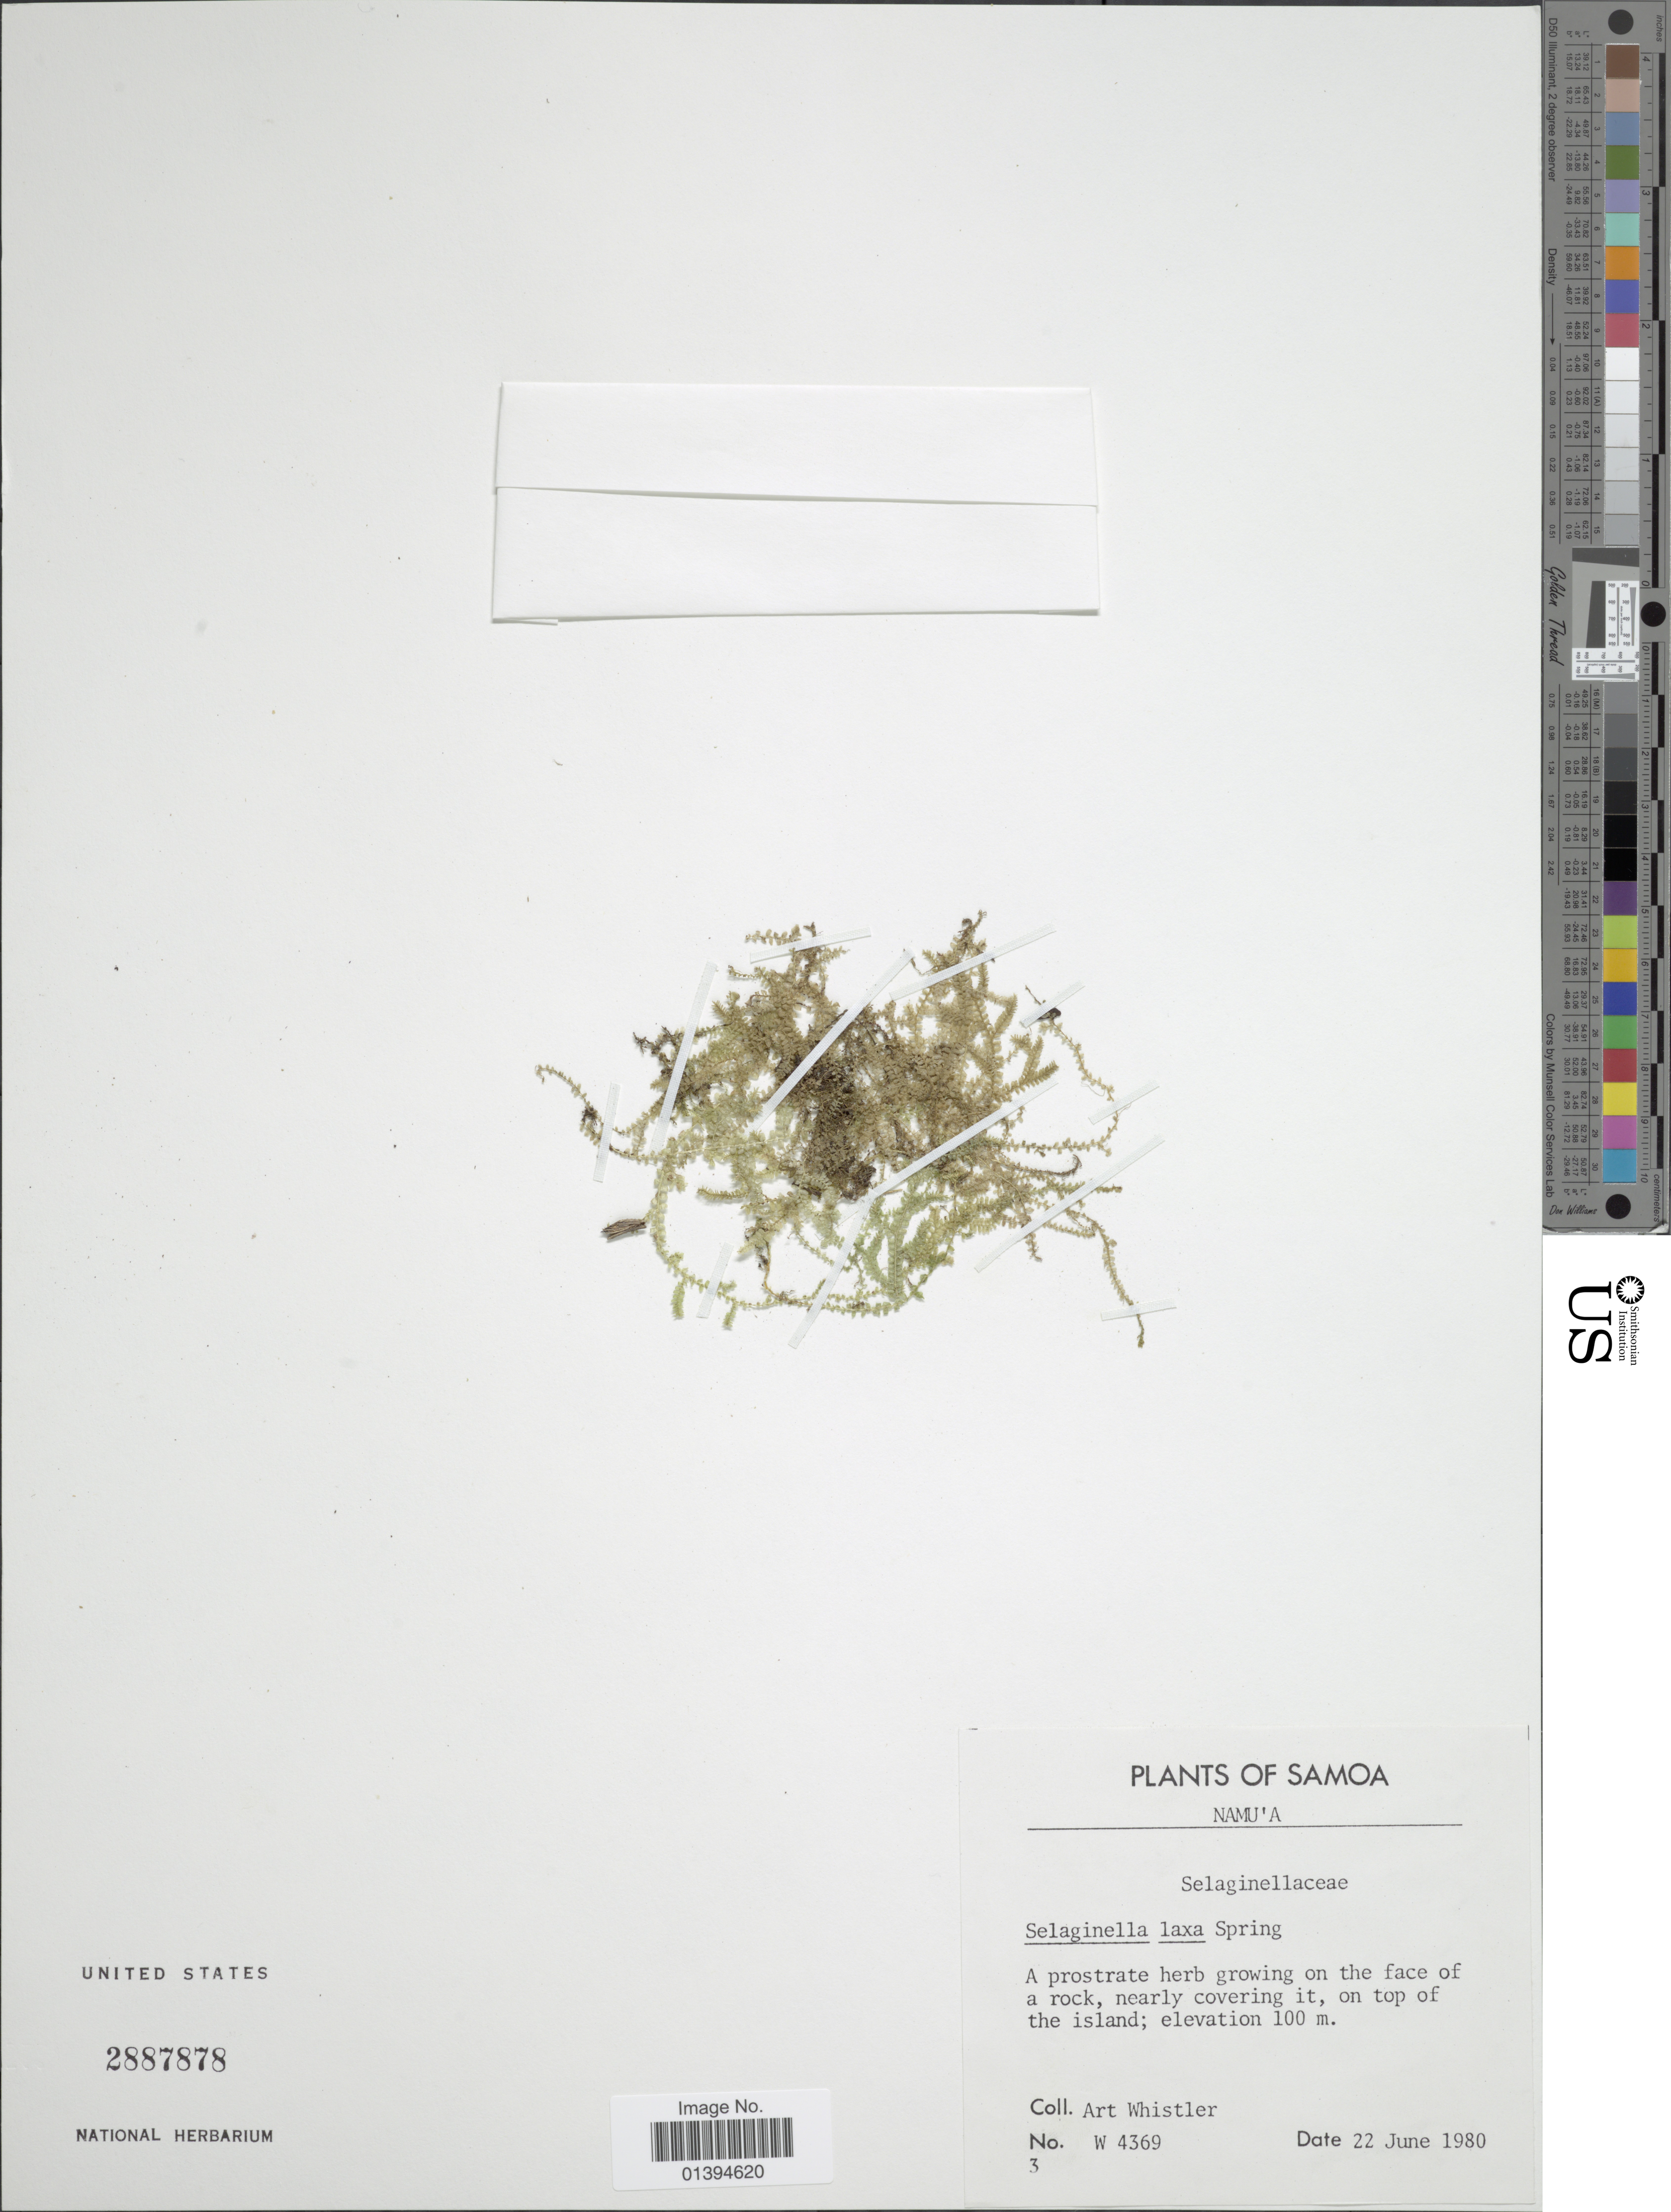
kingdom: Plantae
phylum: Tracheophyta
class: Lycopodiopsida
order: Selaginellales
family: Selaginellaceae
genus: Selaginella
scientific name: Selaginella laxa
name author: Spring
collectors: A. Whistler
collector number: W4369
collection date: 1980-06-22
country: Samoa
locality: Samoa, Namu'a, on top of the island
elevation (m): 100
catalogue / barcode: US 2887878